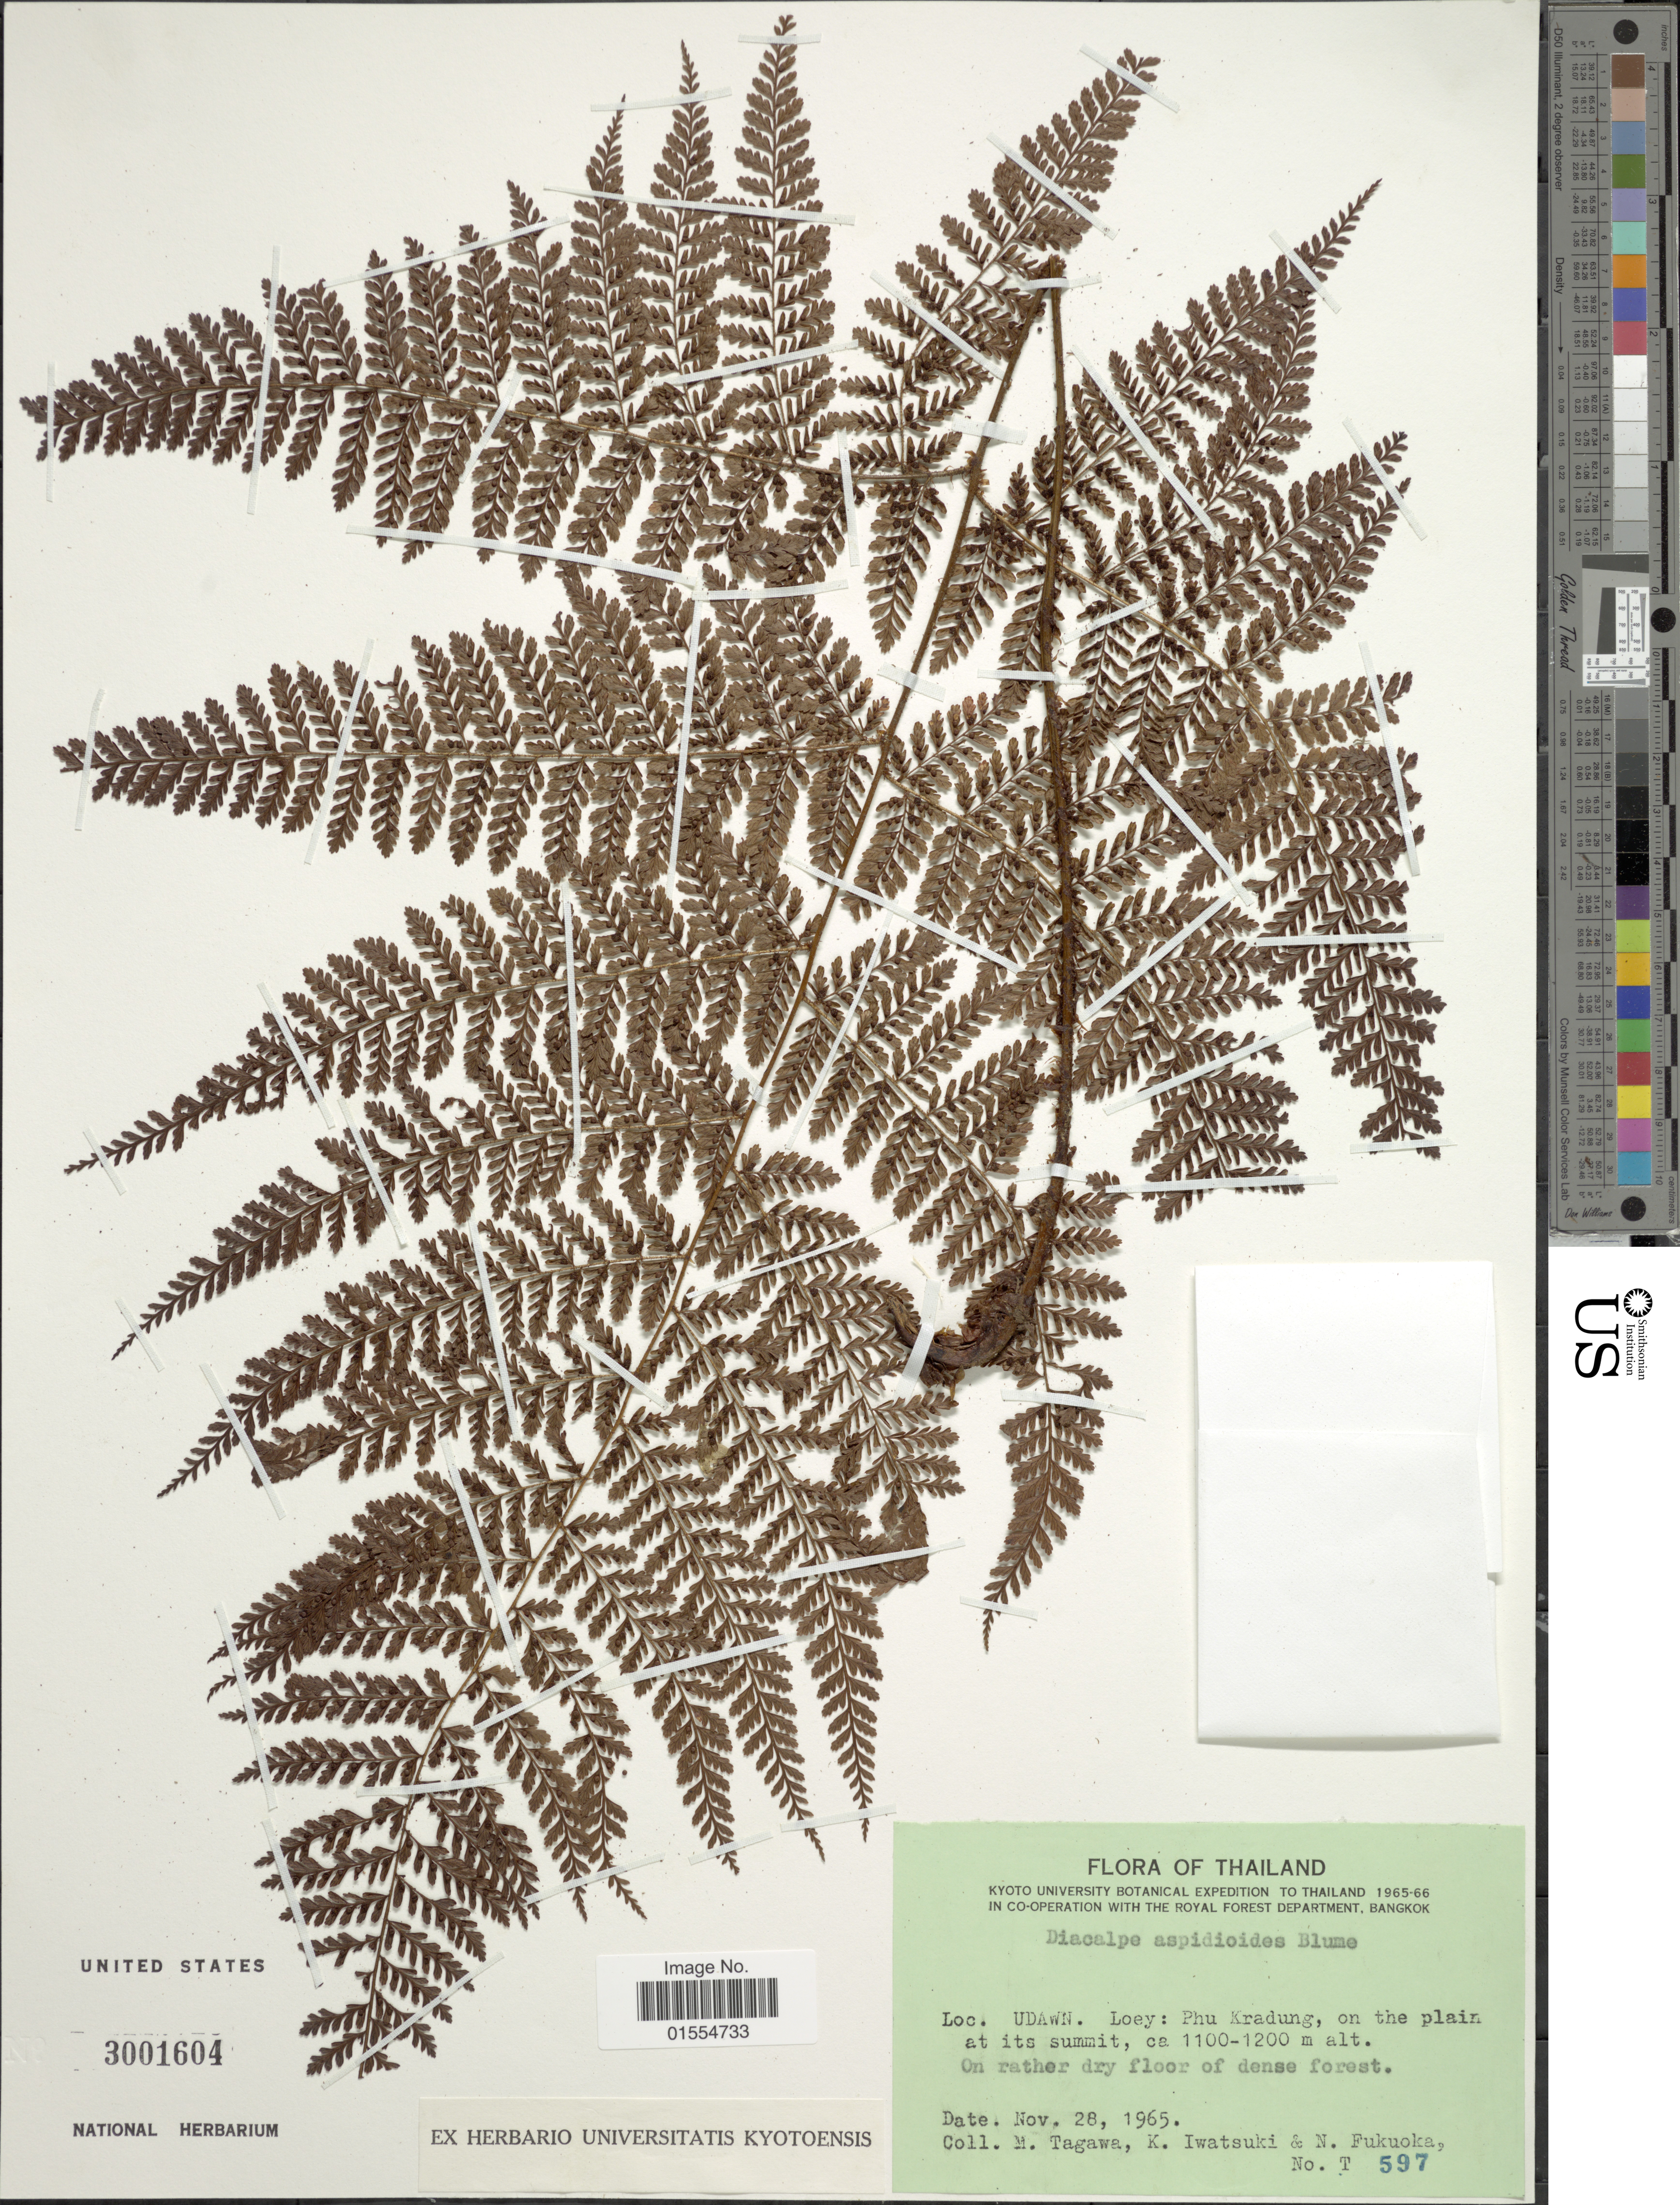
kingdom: Plantae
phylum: Tracheophyta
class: Polypodiopsida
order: Polypodiales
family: Dryopteridaceae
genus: Dryopteris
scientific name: Dryopteris pseudocaenopteris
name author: (Kunze) Li Bing Zhang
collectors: M. Tagawa, K. Iwatsuki & N. Fukuoka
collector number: T597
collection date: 1965-11-28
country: Thailand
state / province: Loei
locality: Thailand, Udawn. Loey: Phu Kradung, on the plain at its summit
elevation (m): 1100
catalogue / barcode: US 3001604